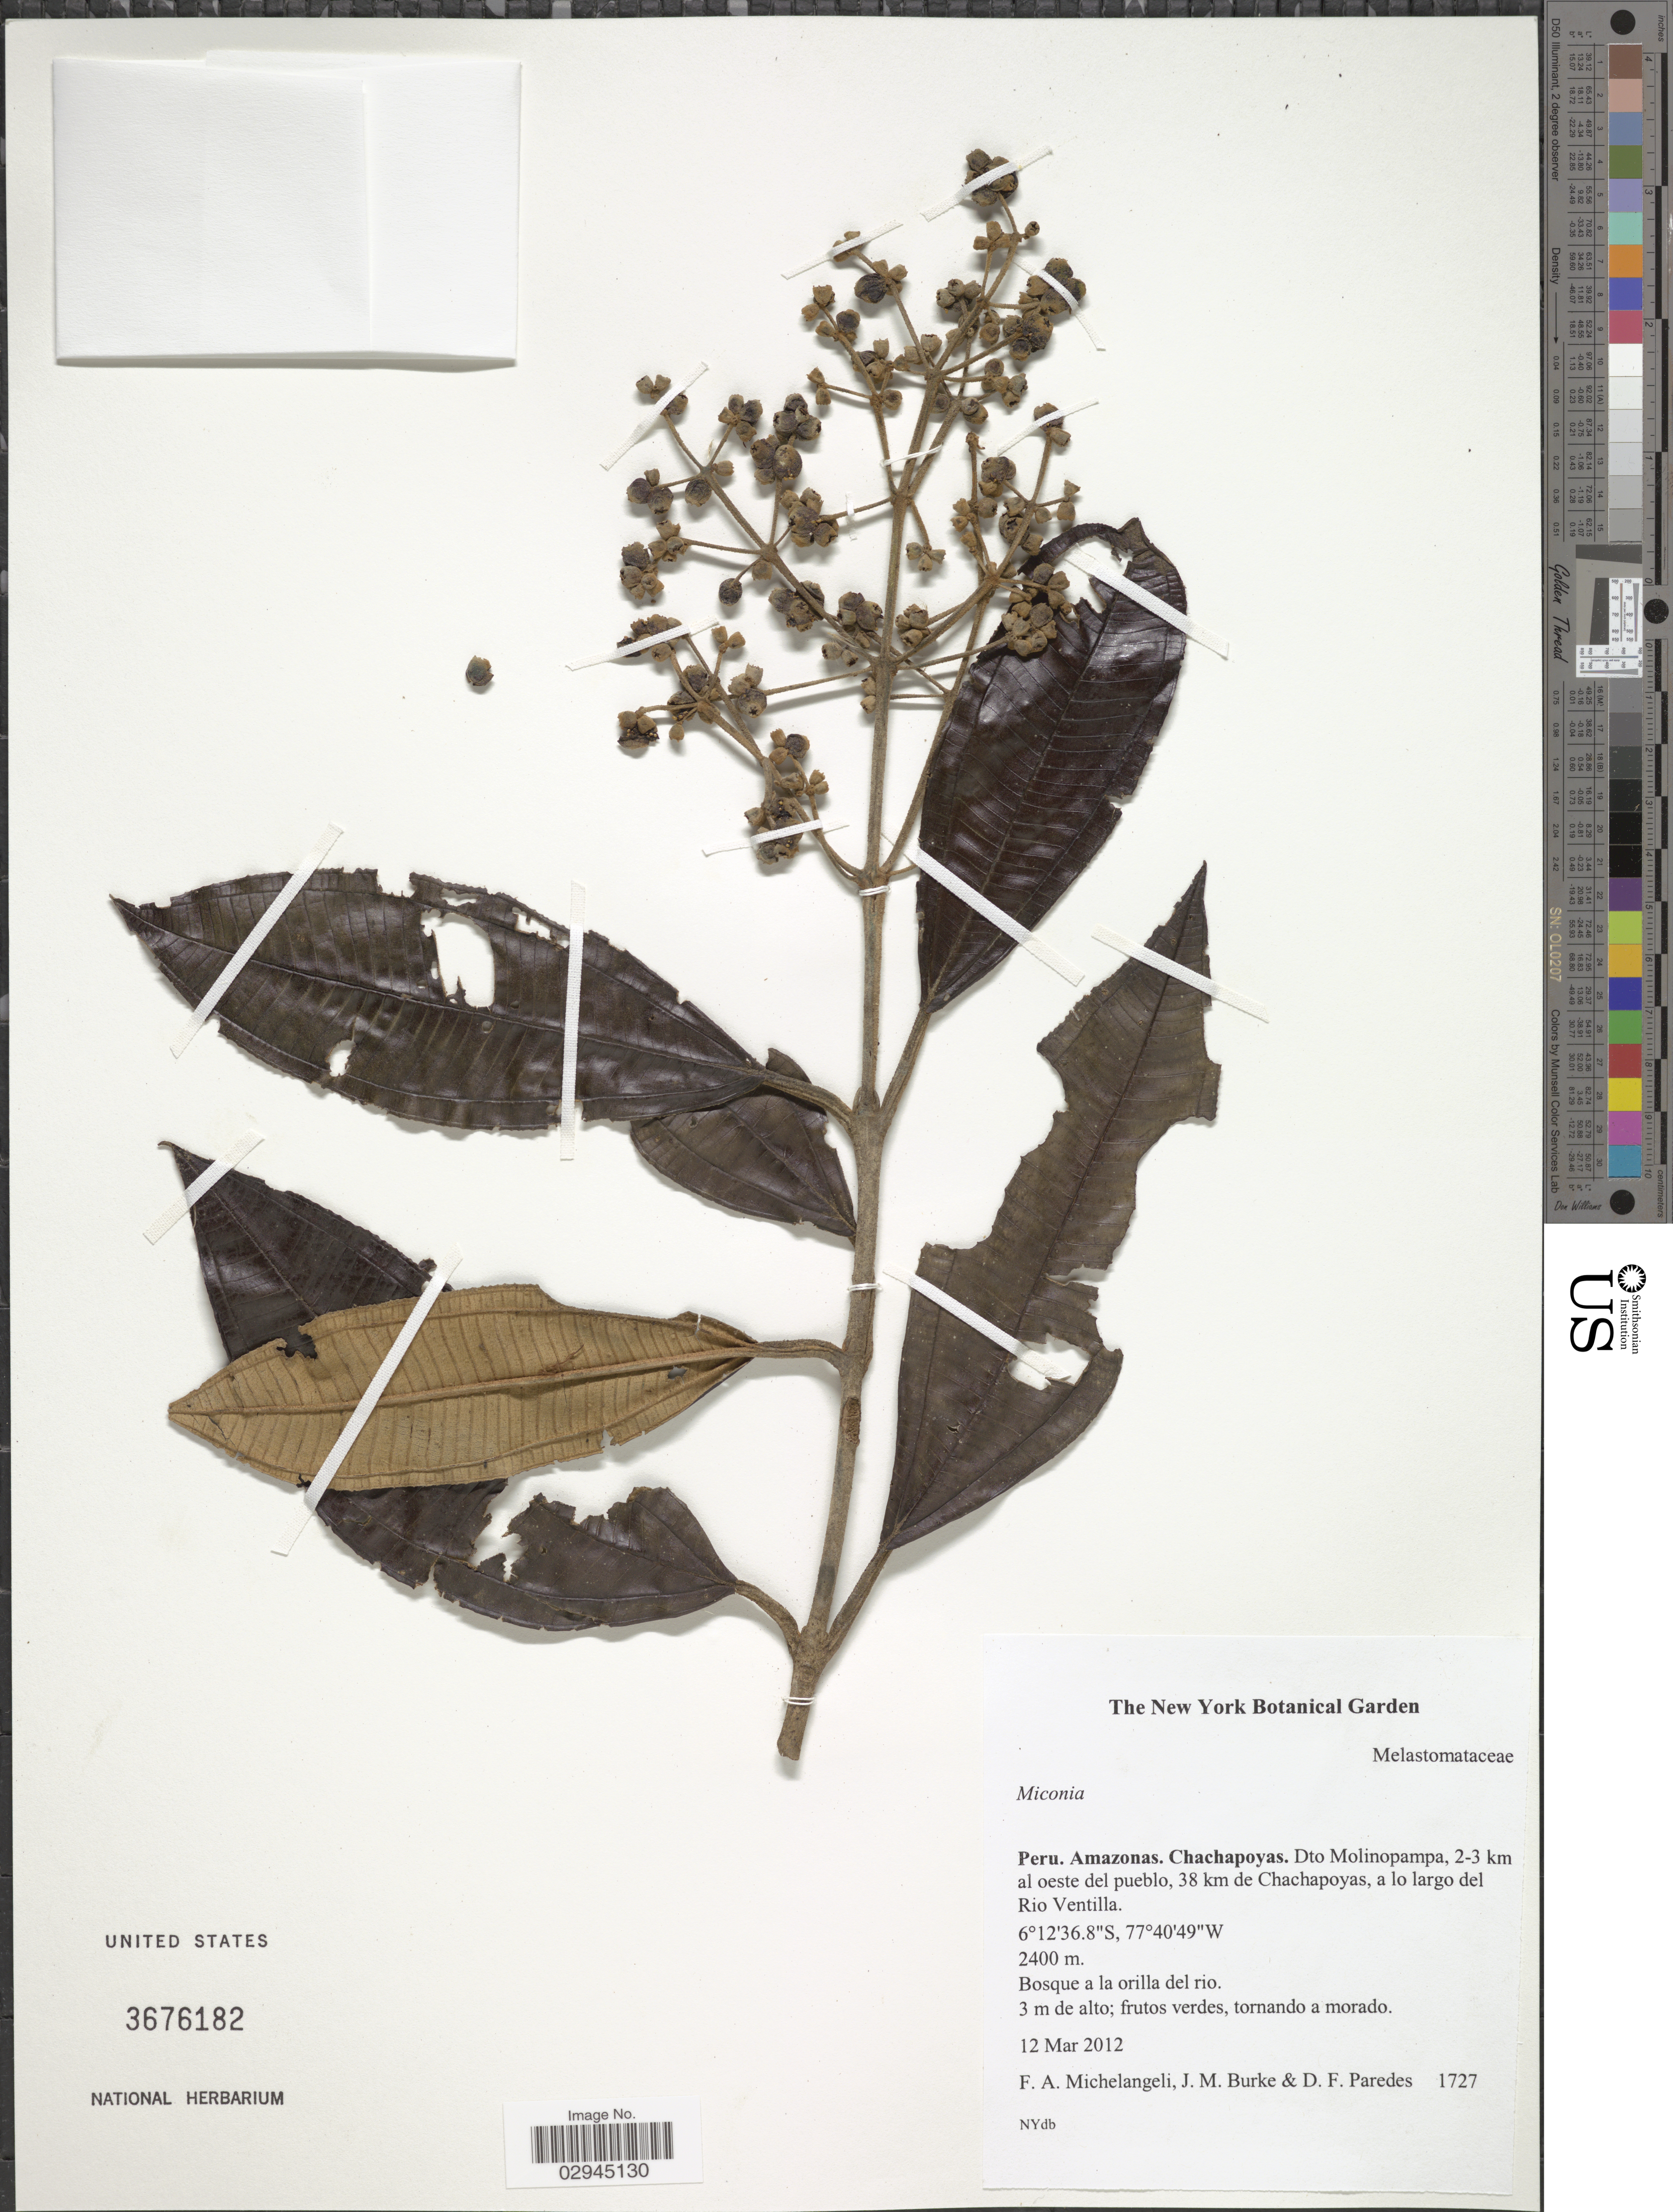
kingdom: Plantae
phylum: Tracheophyta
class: Magnoliopsida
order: Myrtales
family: Melastomataceae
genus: Miconia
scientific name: Miconia sp.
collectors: F. A. Michelangeli, Jac. M. Burke & D. Paredes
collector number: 1727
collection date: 2012-03-12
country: Peru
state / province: Amazonas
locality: Chachapoyas. Dto Molinopampa, 2-3 km al oeste del pueblo, 38 km de Chachapoyas, a lo largo del Rio Ventilla.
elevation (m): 2400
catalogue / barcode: US 3676182